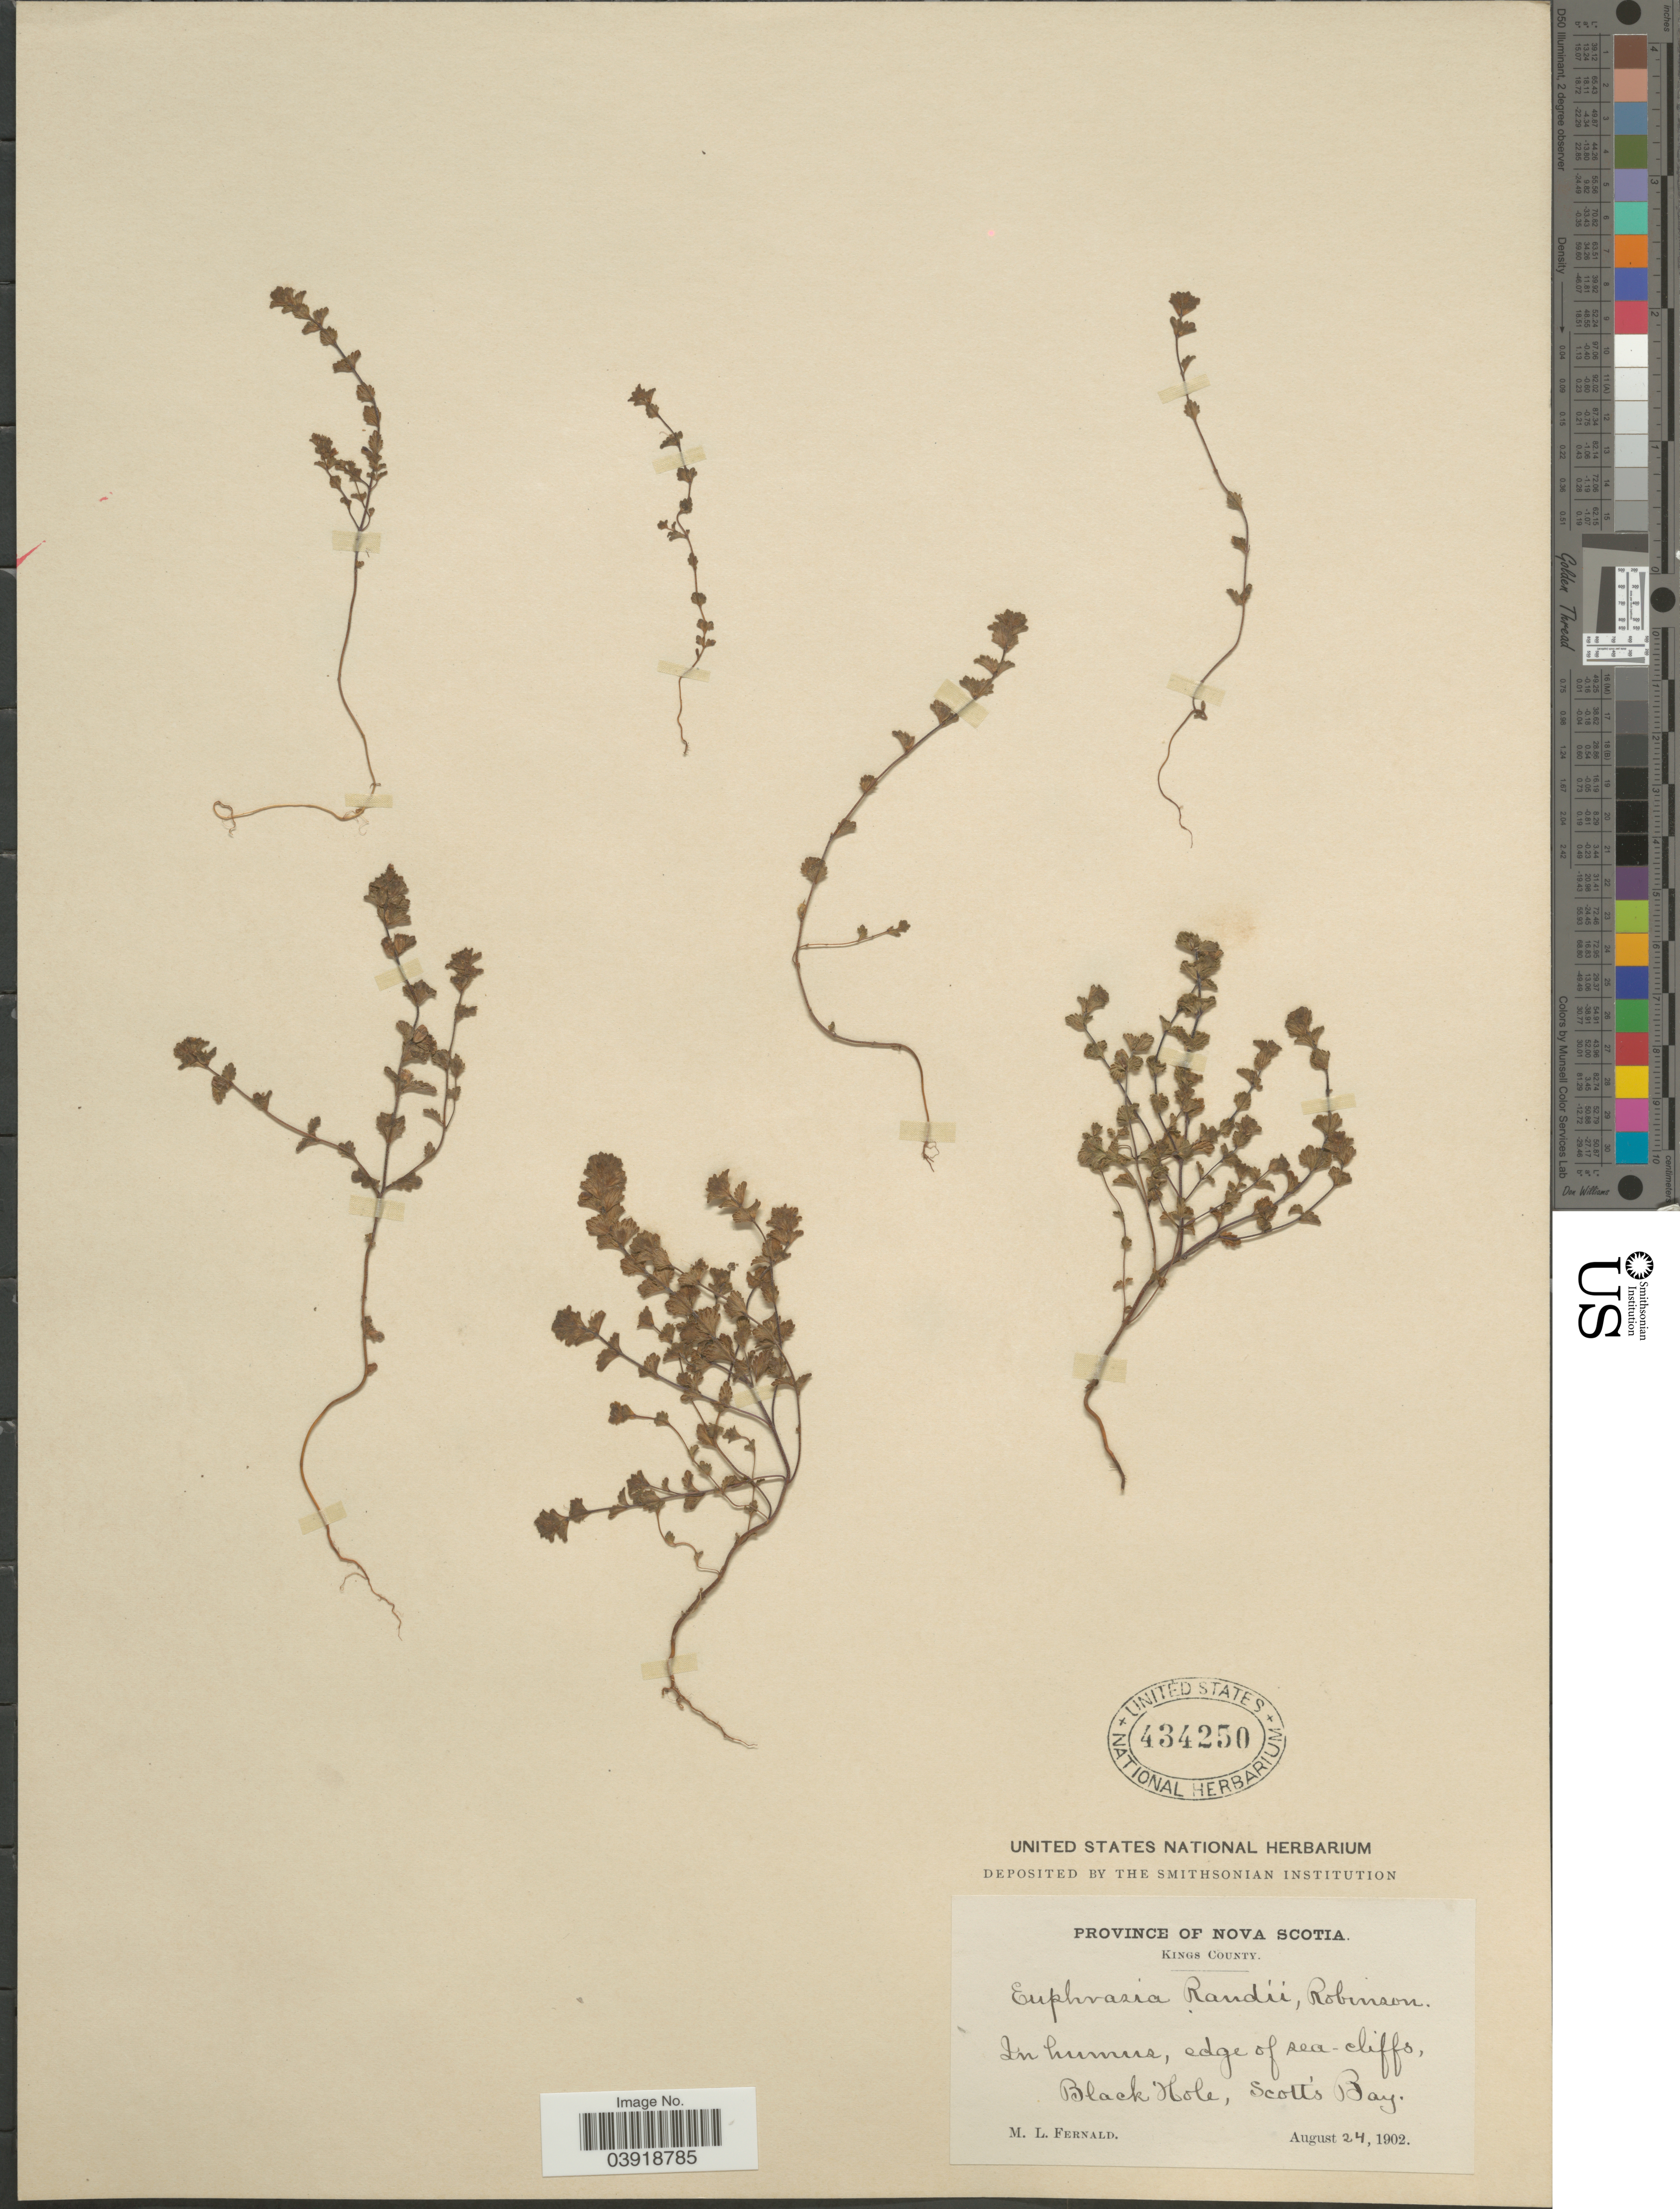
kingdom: Plantae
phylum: Tracheophyta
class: Magnoliopsida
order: Lamiales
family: Orobanchaceae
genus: Euphrasia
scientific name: Euphrasia purpurea var. randii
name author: (B.L. Rob.) Fernald & Wiegand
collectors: M. L. Fernald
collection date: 1902-08-24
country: Canada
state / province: Nova Scotia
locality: Kings County. In humus, edge of sea-cliffs, Black Hole, Scott's Bay.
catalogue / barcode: US 434250